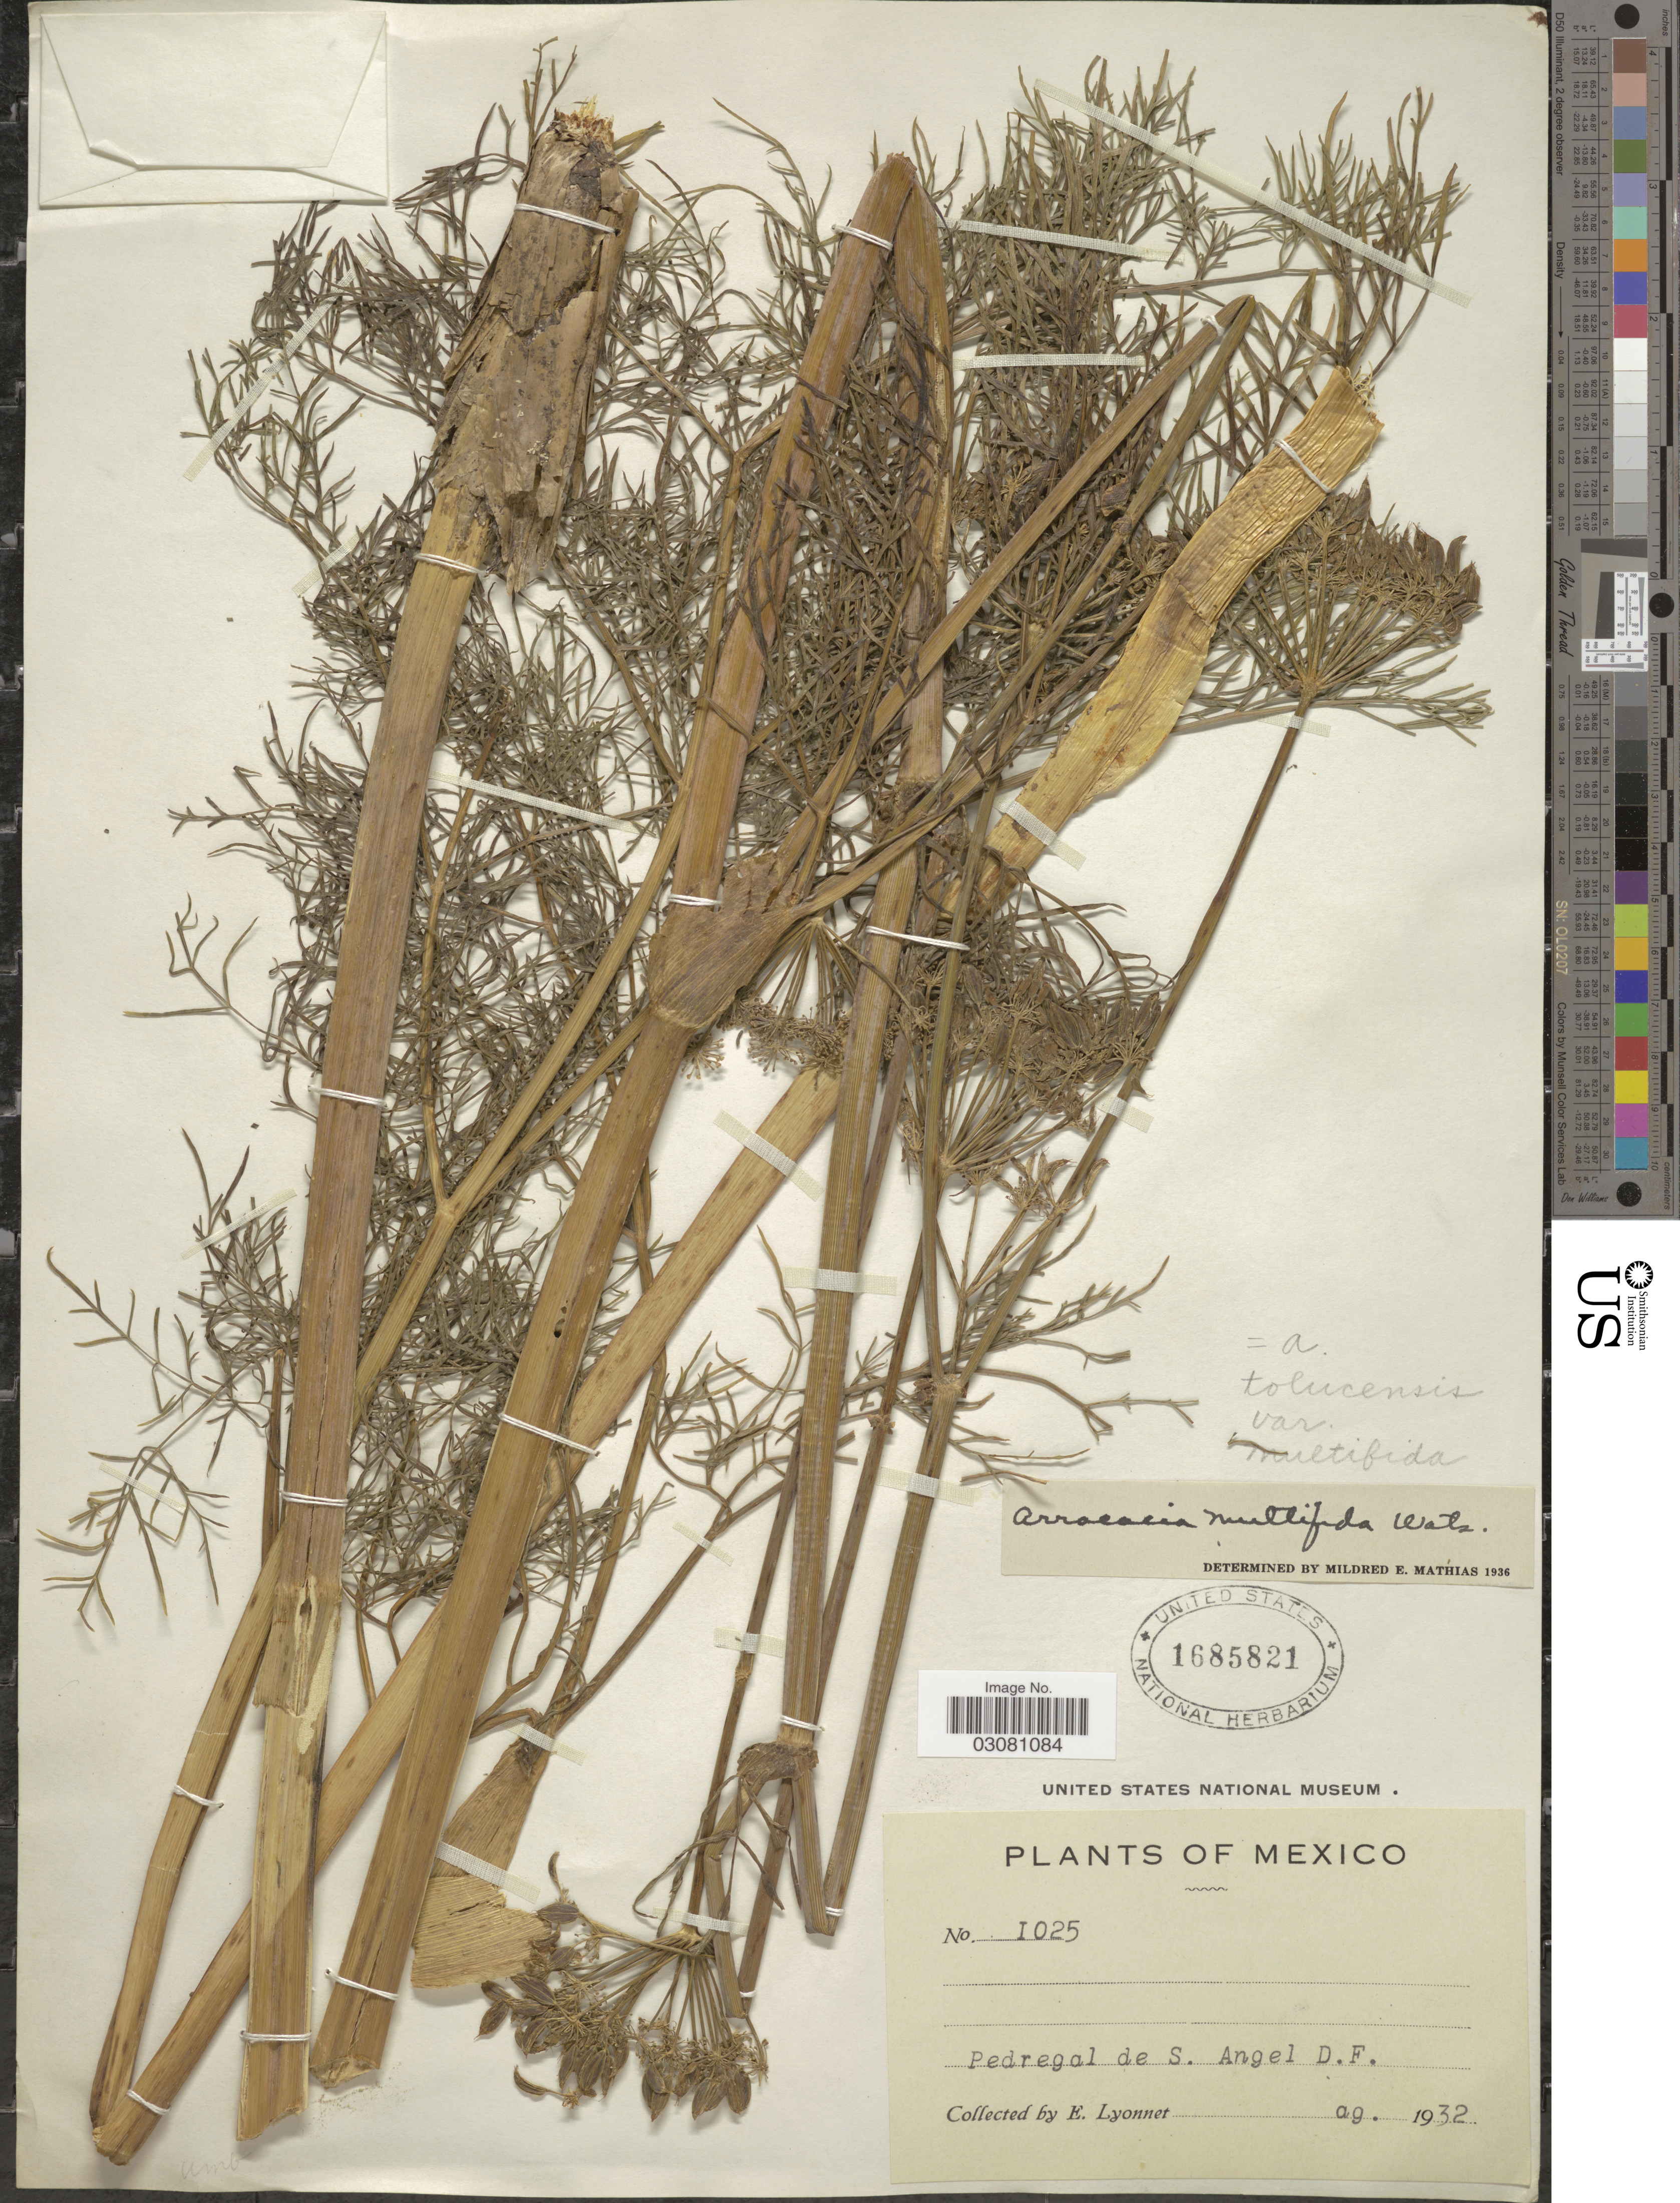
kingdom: Plantae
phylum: Tracheophyta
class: Magnoliopsida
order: Apiales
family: Apiaceae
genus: Arracacia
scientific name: Arracacia tolucensis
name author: (Kunth) Hemsl.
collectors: E. Lyonnet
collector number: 1025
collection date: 1932-08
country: Mexico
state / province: Distrito Federal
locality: Pedregal de S. Angel.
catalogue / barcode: US 1685821